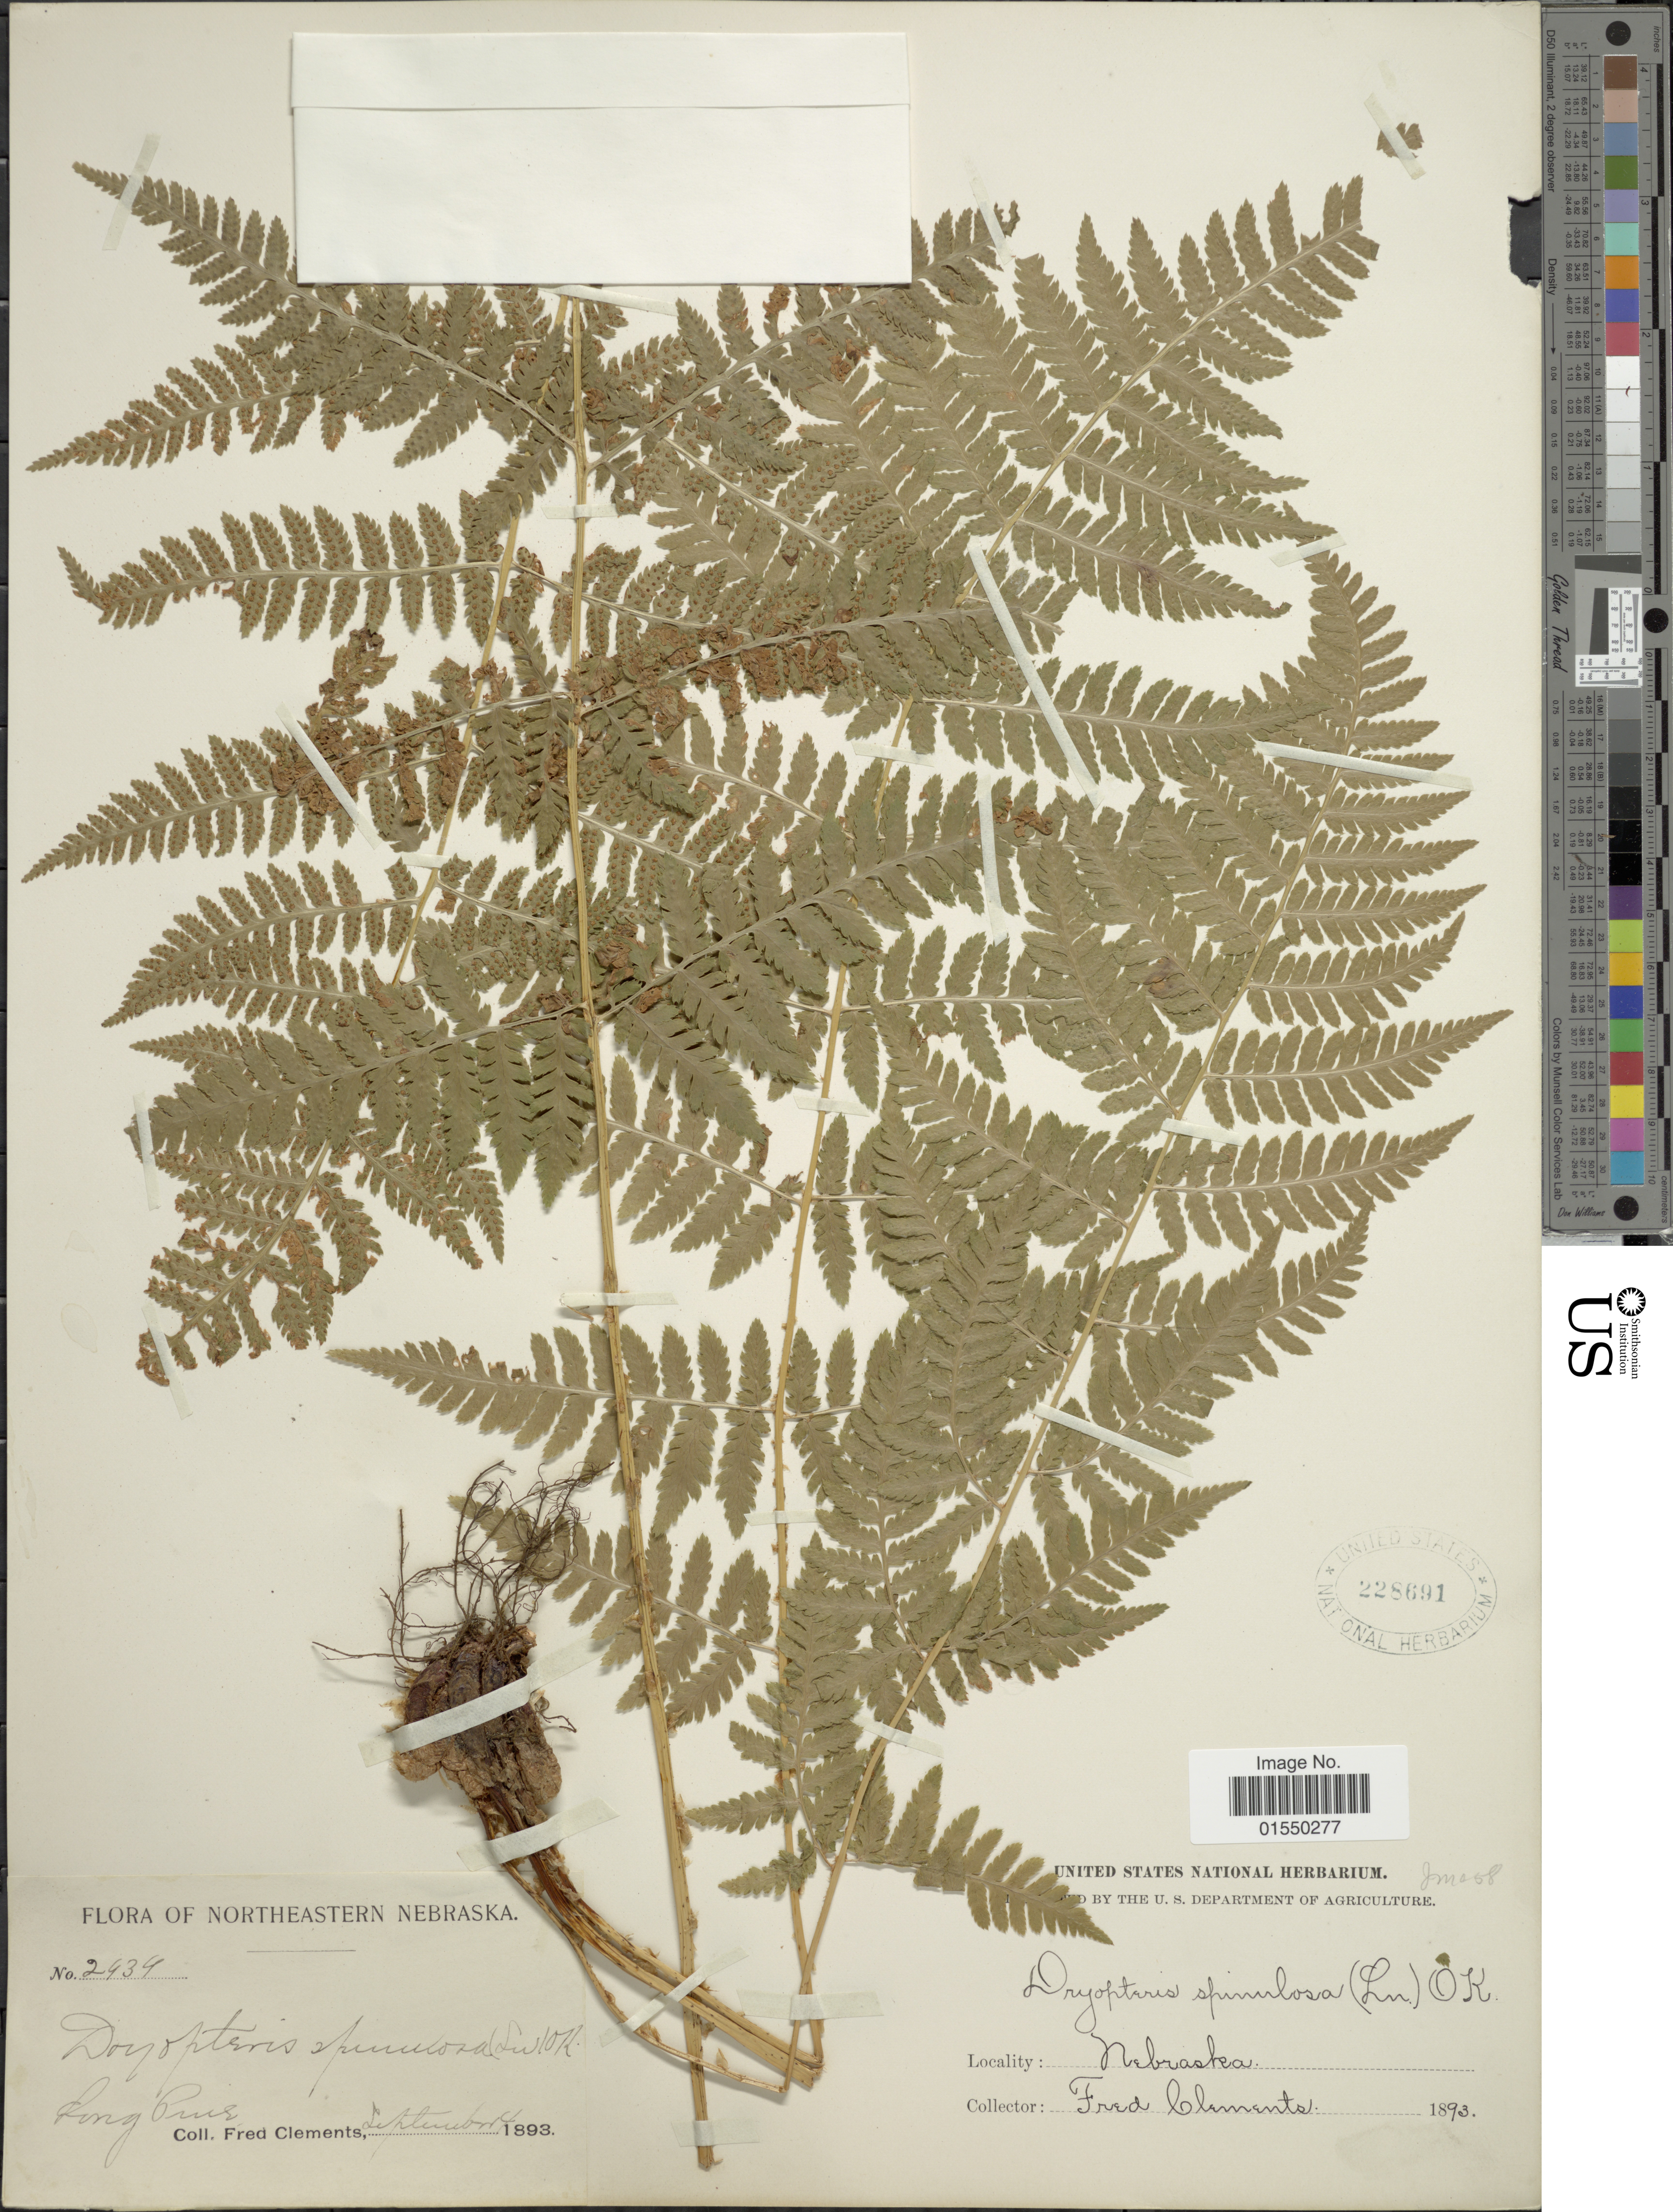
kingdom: Plantae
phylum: Tracheophyta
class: Polypodiopsida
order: Polypodiales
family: Dryopteridaceae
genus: Dryopteris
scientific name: Dryopteris carthusiana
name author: (Villars) H.P. Fuchs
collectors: F. Clements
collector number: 2434*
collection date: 1893-09-04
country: United States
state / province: Nebraska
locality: Northeastern Nebraska, Long Pine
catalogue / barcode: US 228691